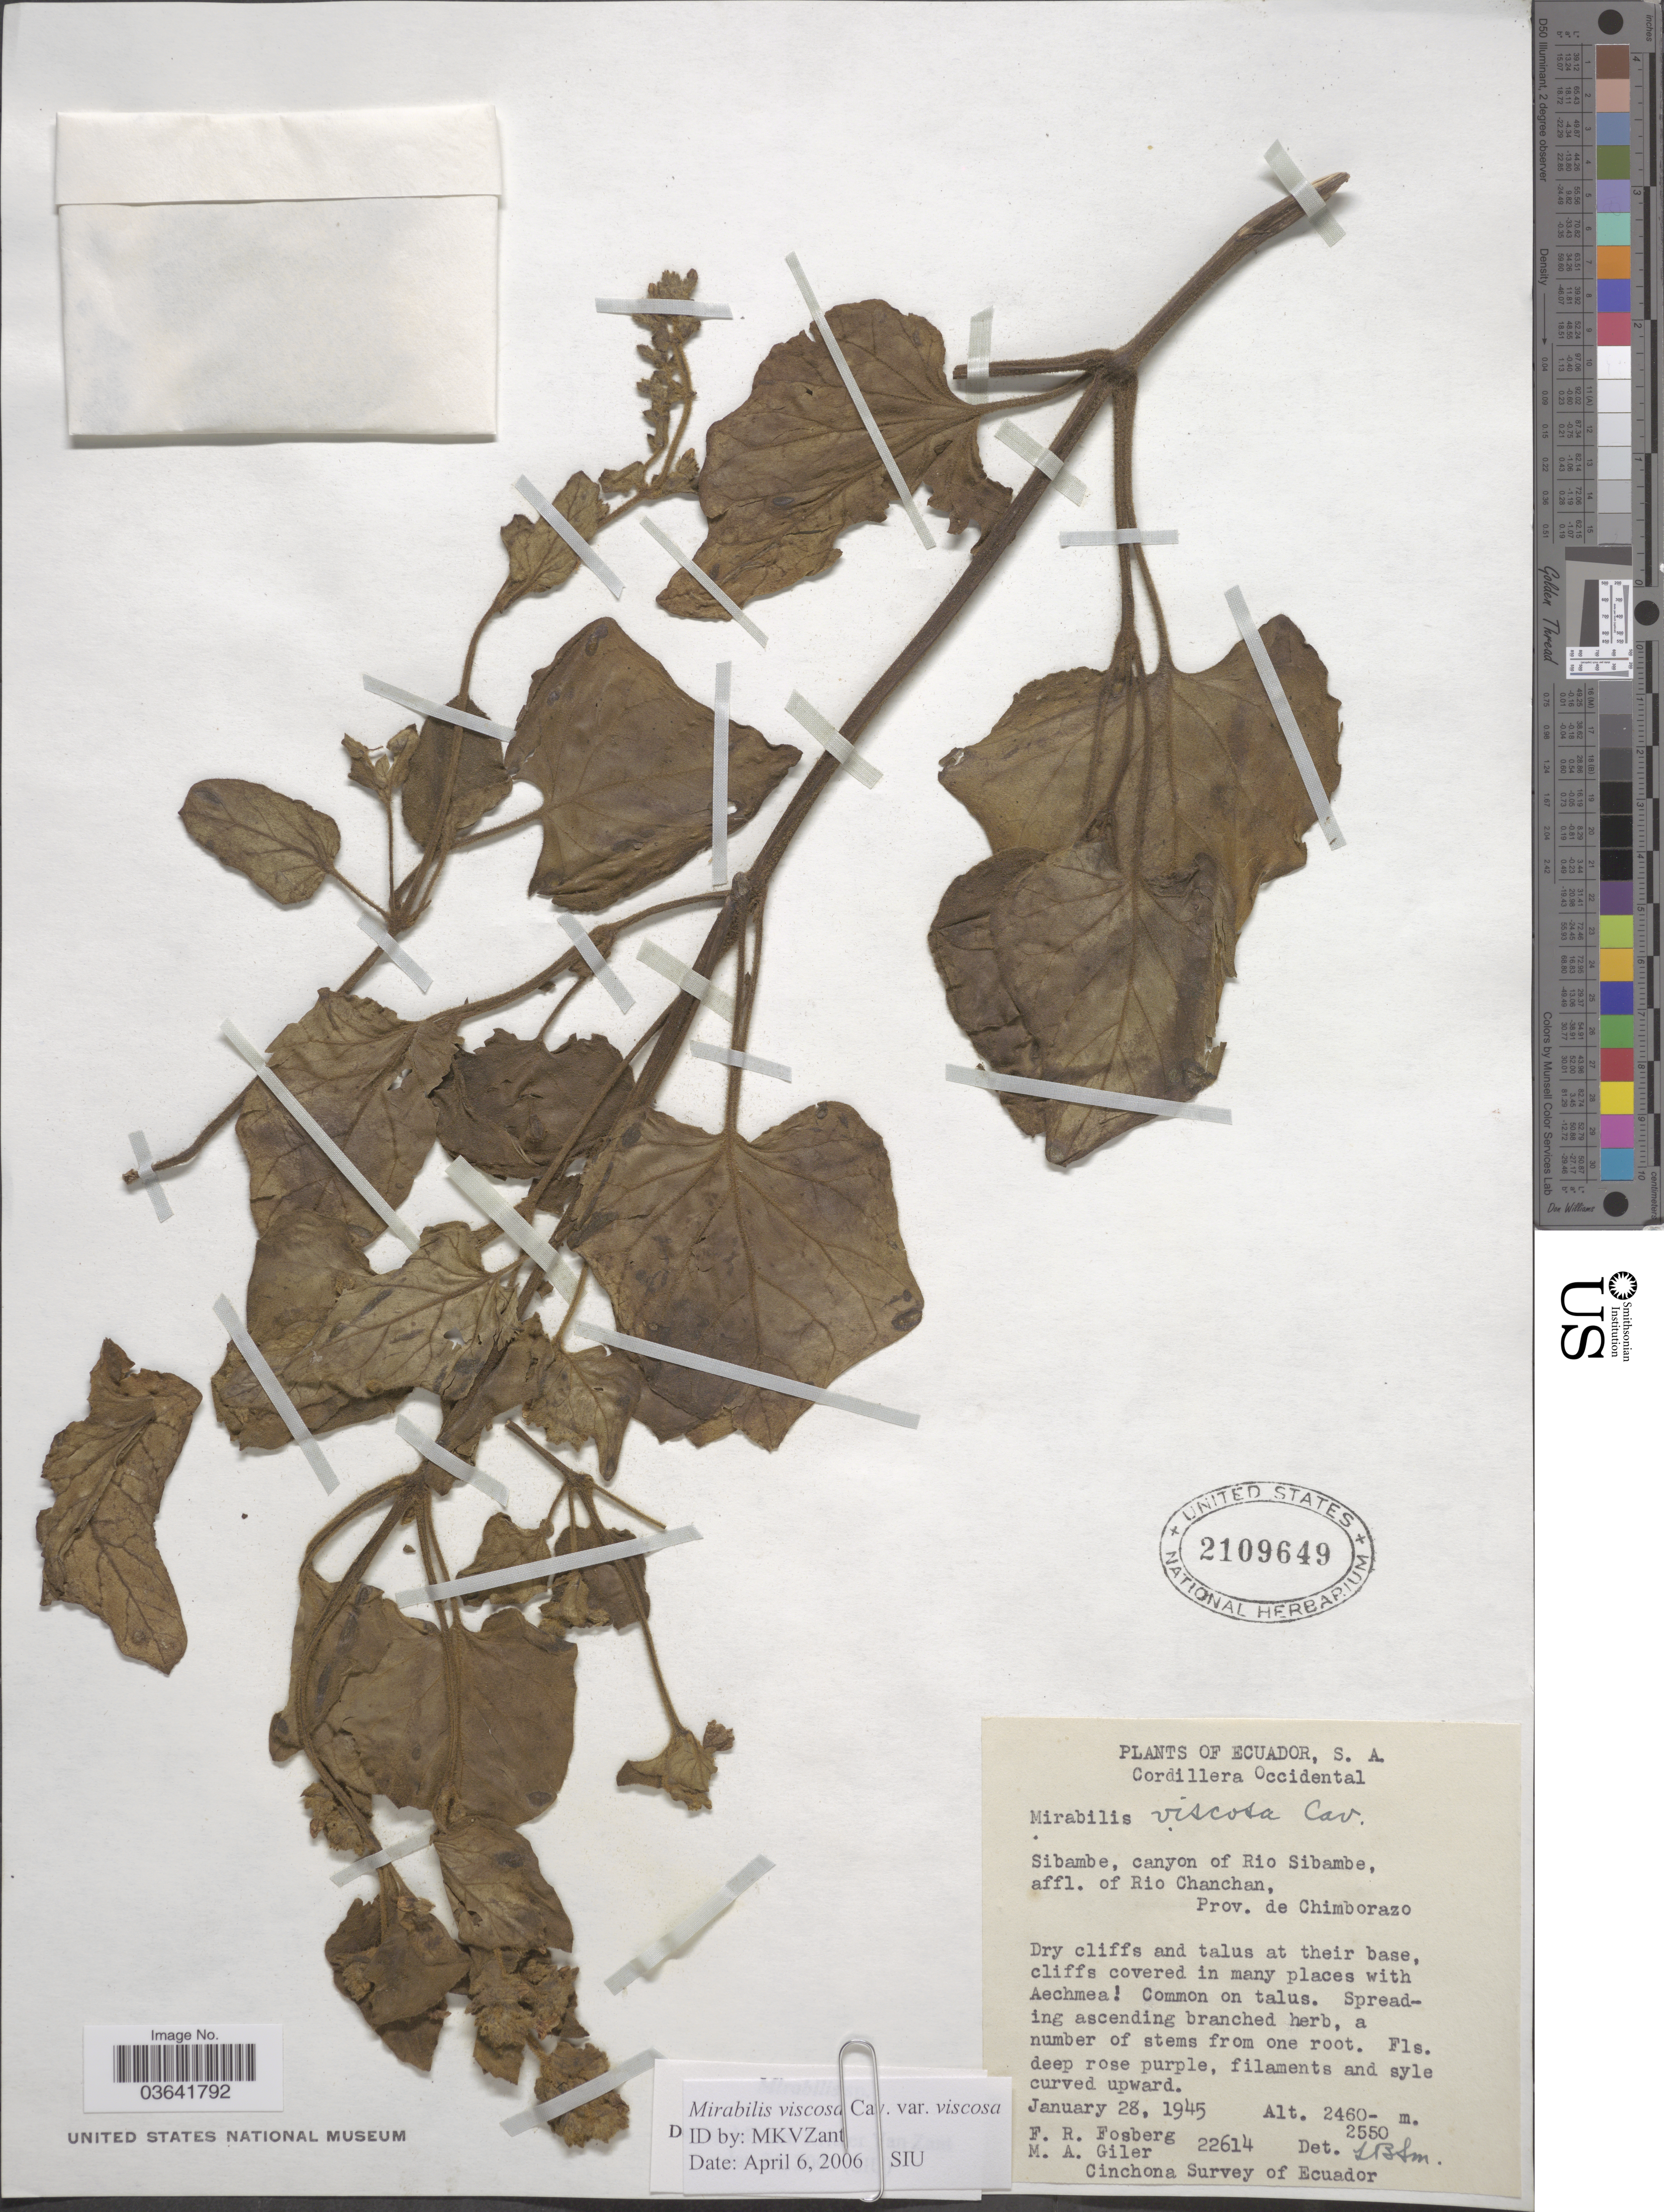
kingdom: Plantae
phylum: Tracheophyta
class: Magnoliopsida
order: Caryophyllales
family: Nyctaginaceae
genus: Mirabilis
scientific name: Mirabilis viscosa var. viscosa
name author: Cav.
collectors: F. R. Fosberg & M. Giler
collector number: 22614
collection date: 1945-01-28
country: Ecuador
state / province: Chimborazo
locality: Cordillera Occidental. Sibambe, canyon of Rio Sibambe, affl. of Rio Chanchan.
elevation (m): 2460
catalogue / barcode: US 2109649